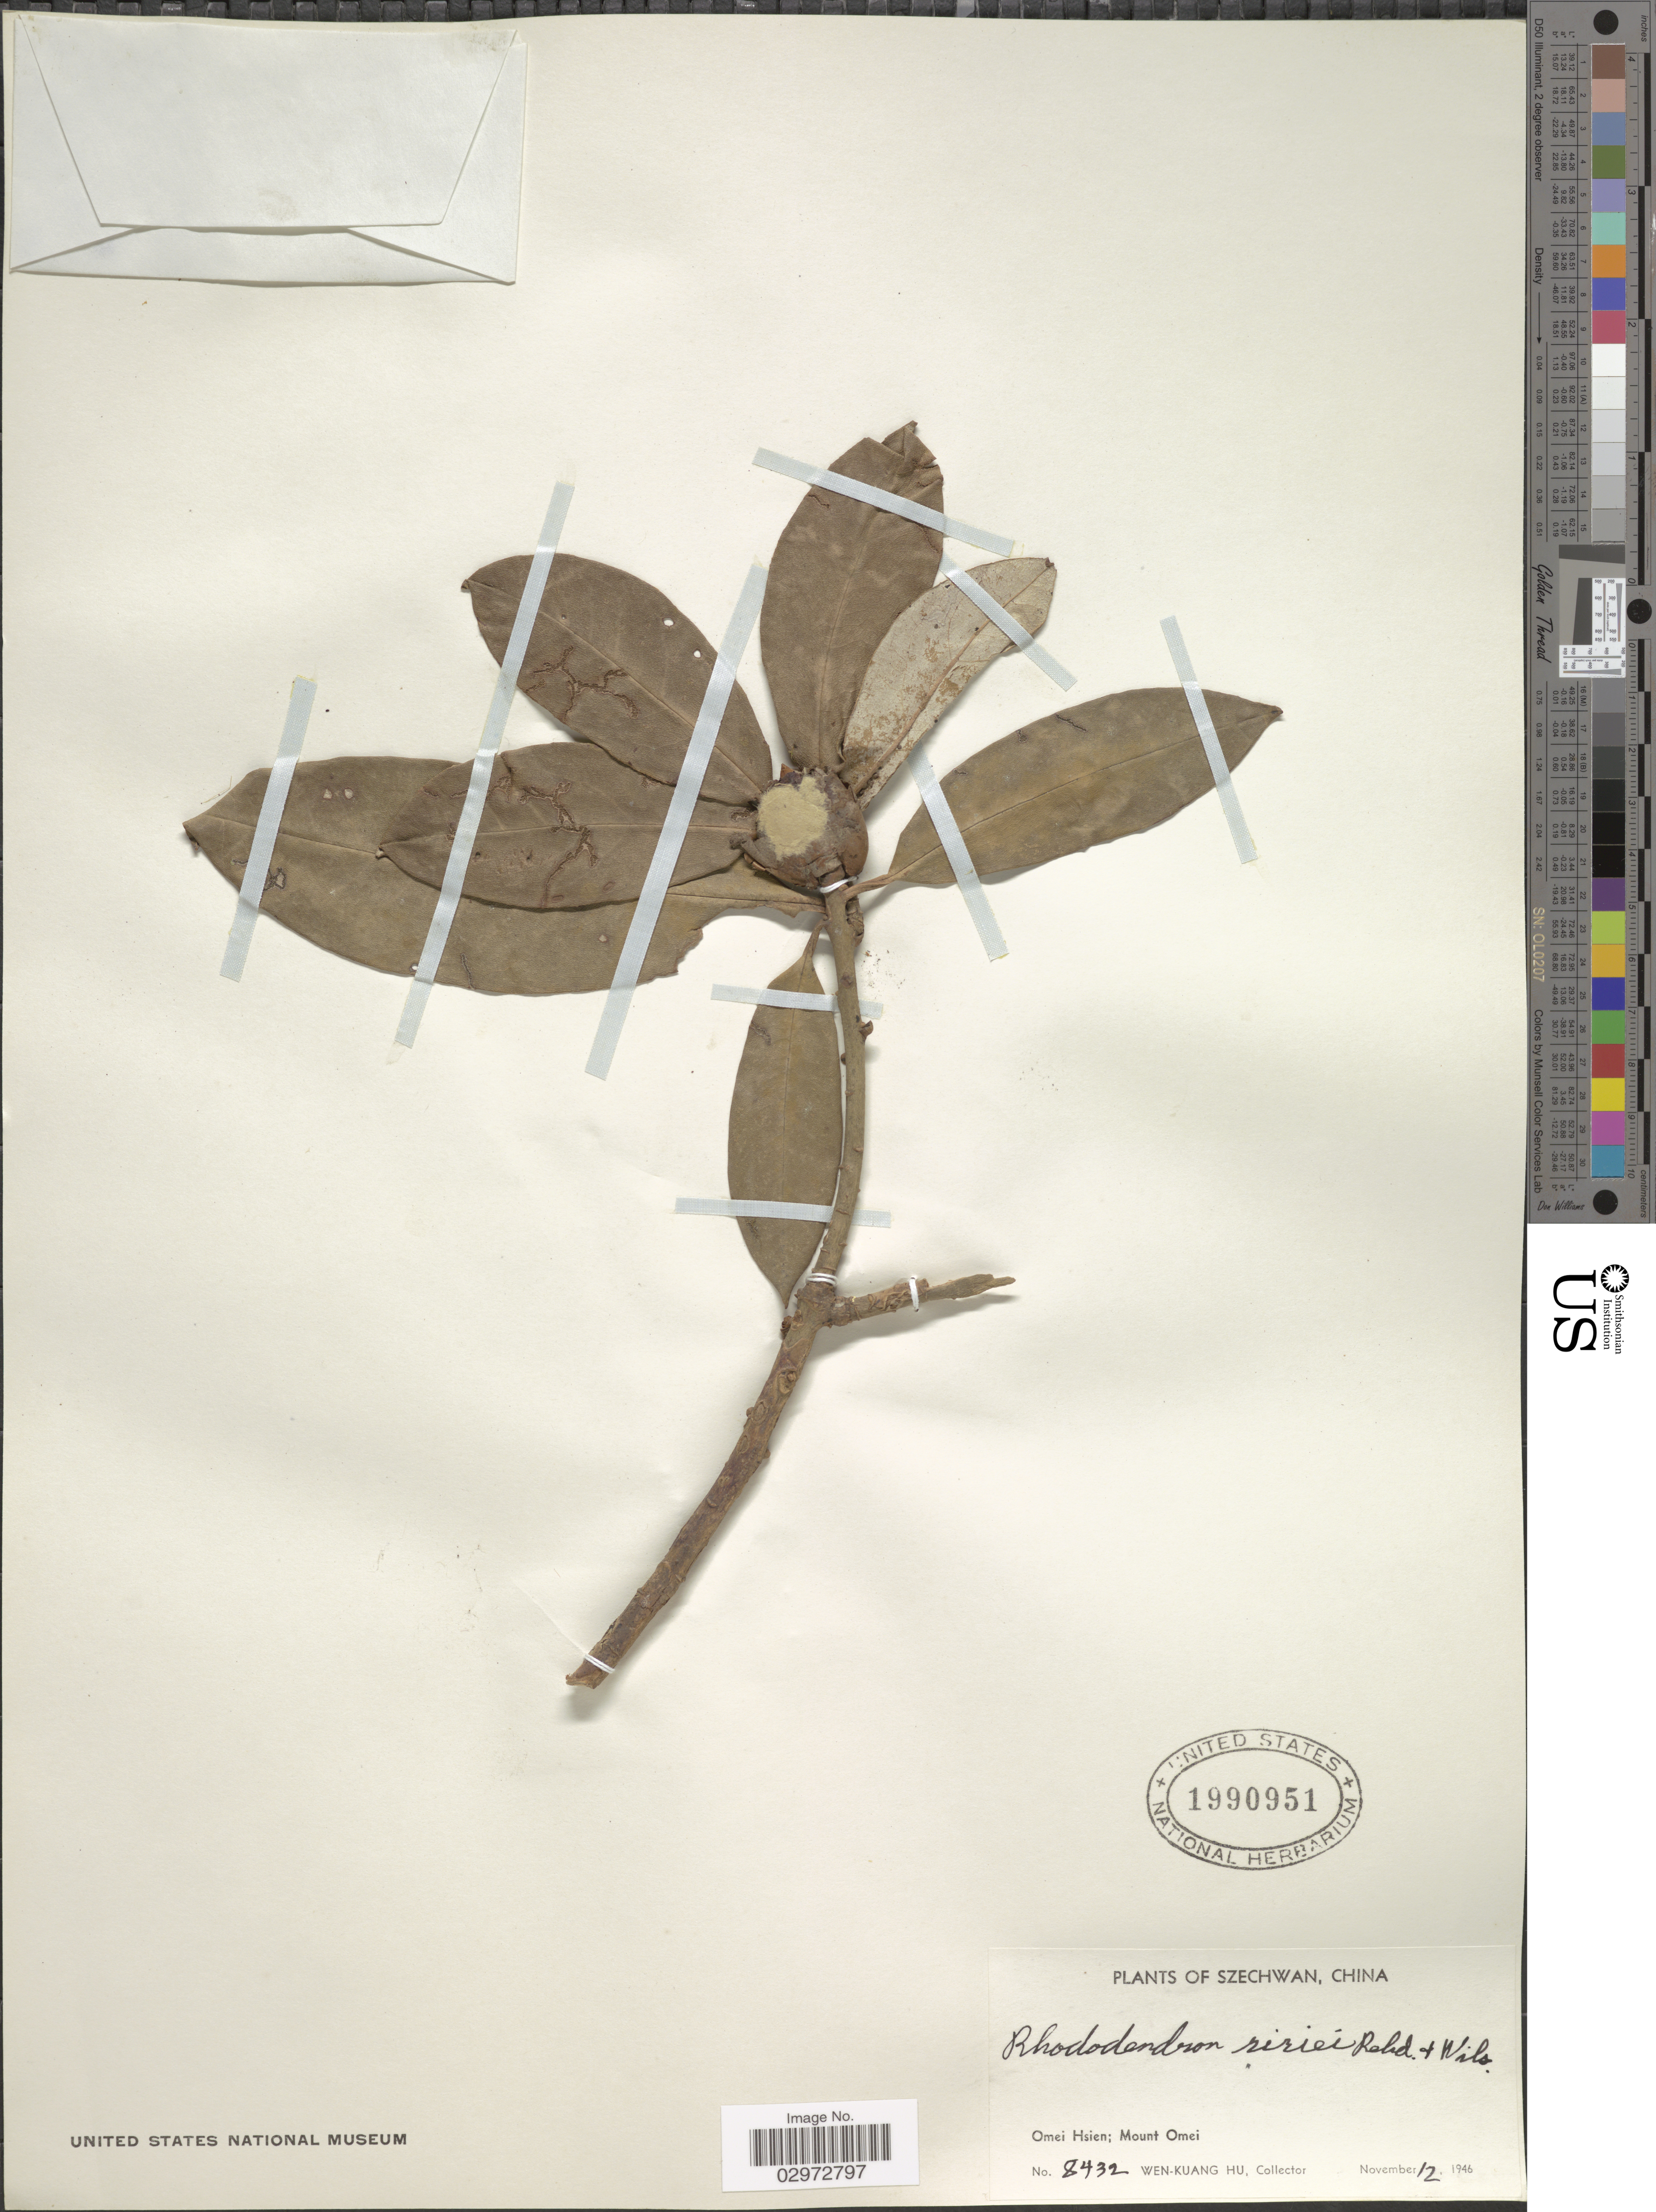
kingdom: Plantae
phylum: Tracheophyta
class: Magnoliopsida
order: Ericales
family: Ericaceae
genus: Rhododendron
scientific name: Rhododendron ririei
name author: Hemsl. & E.H. Wilson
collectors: W. K. Hu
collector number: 8432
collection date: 1946-11-12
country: China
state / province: Sichuan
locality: Szechwan. Omei Hsien; Mount Omei.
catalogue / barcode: US 1990951